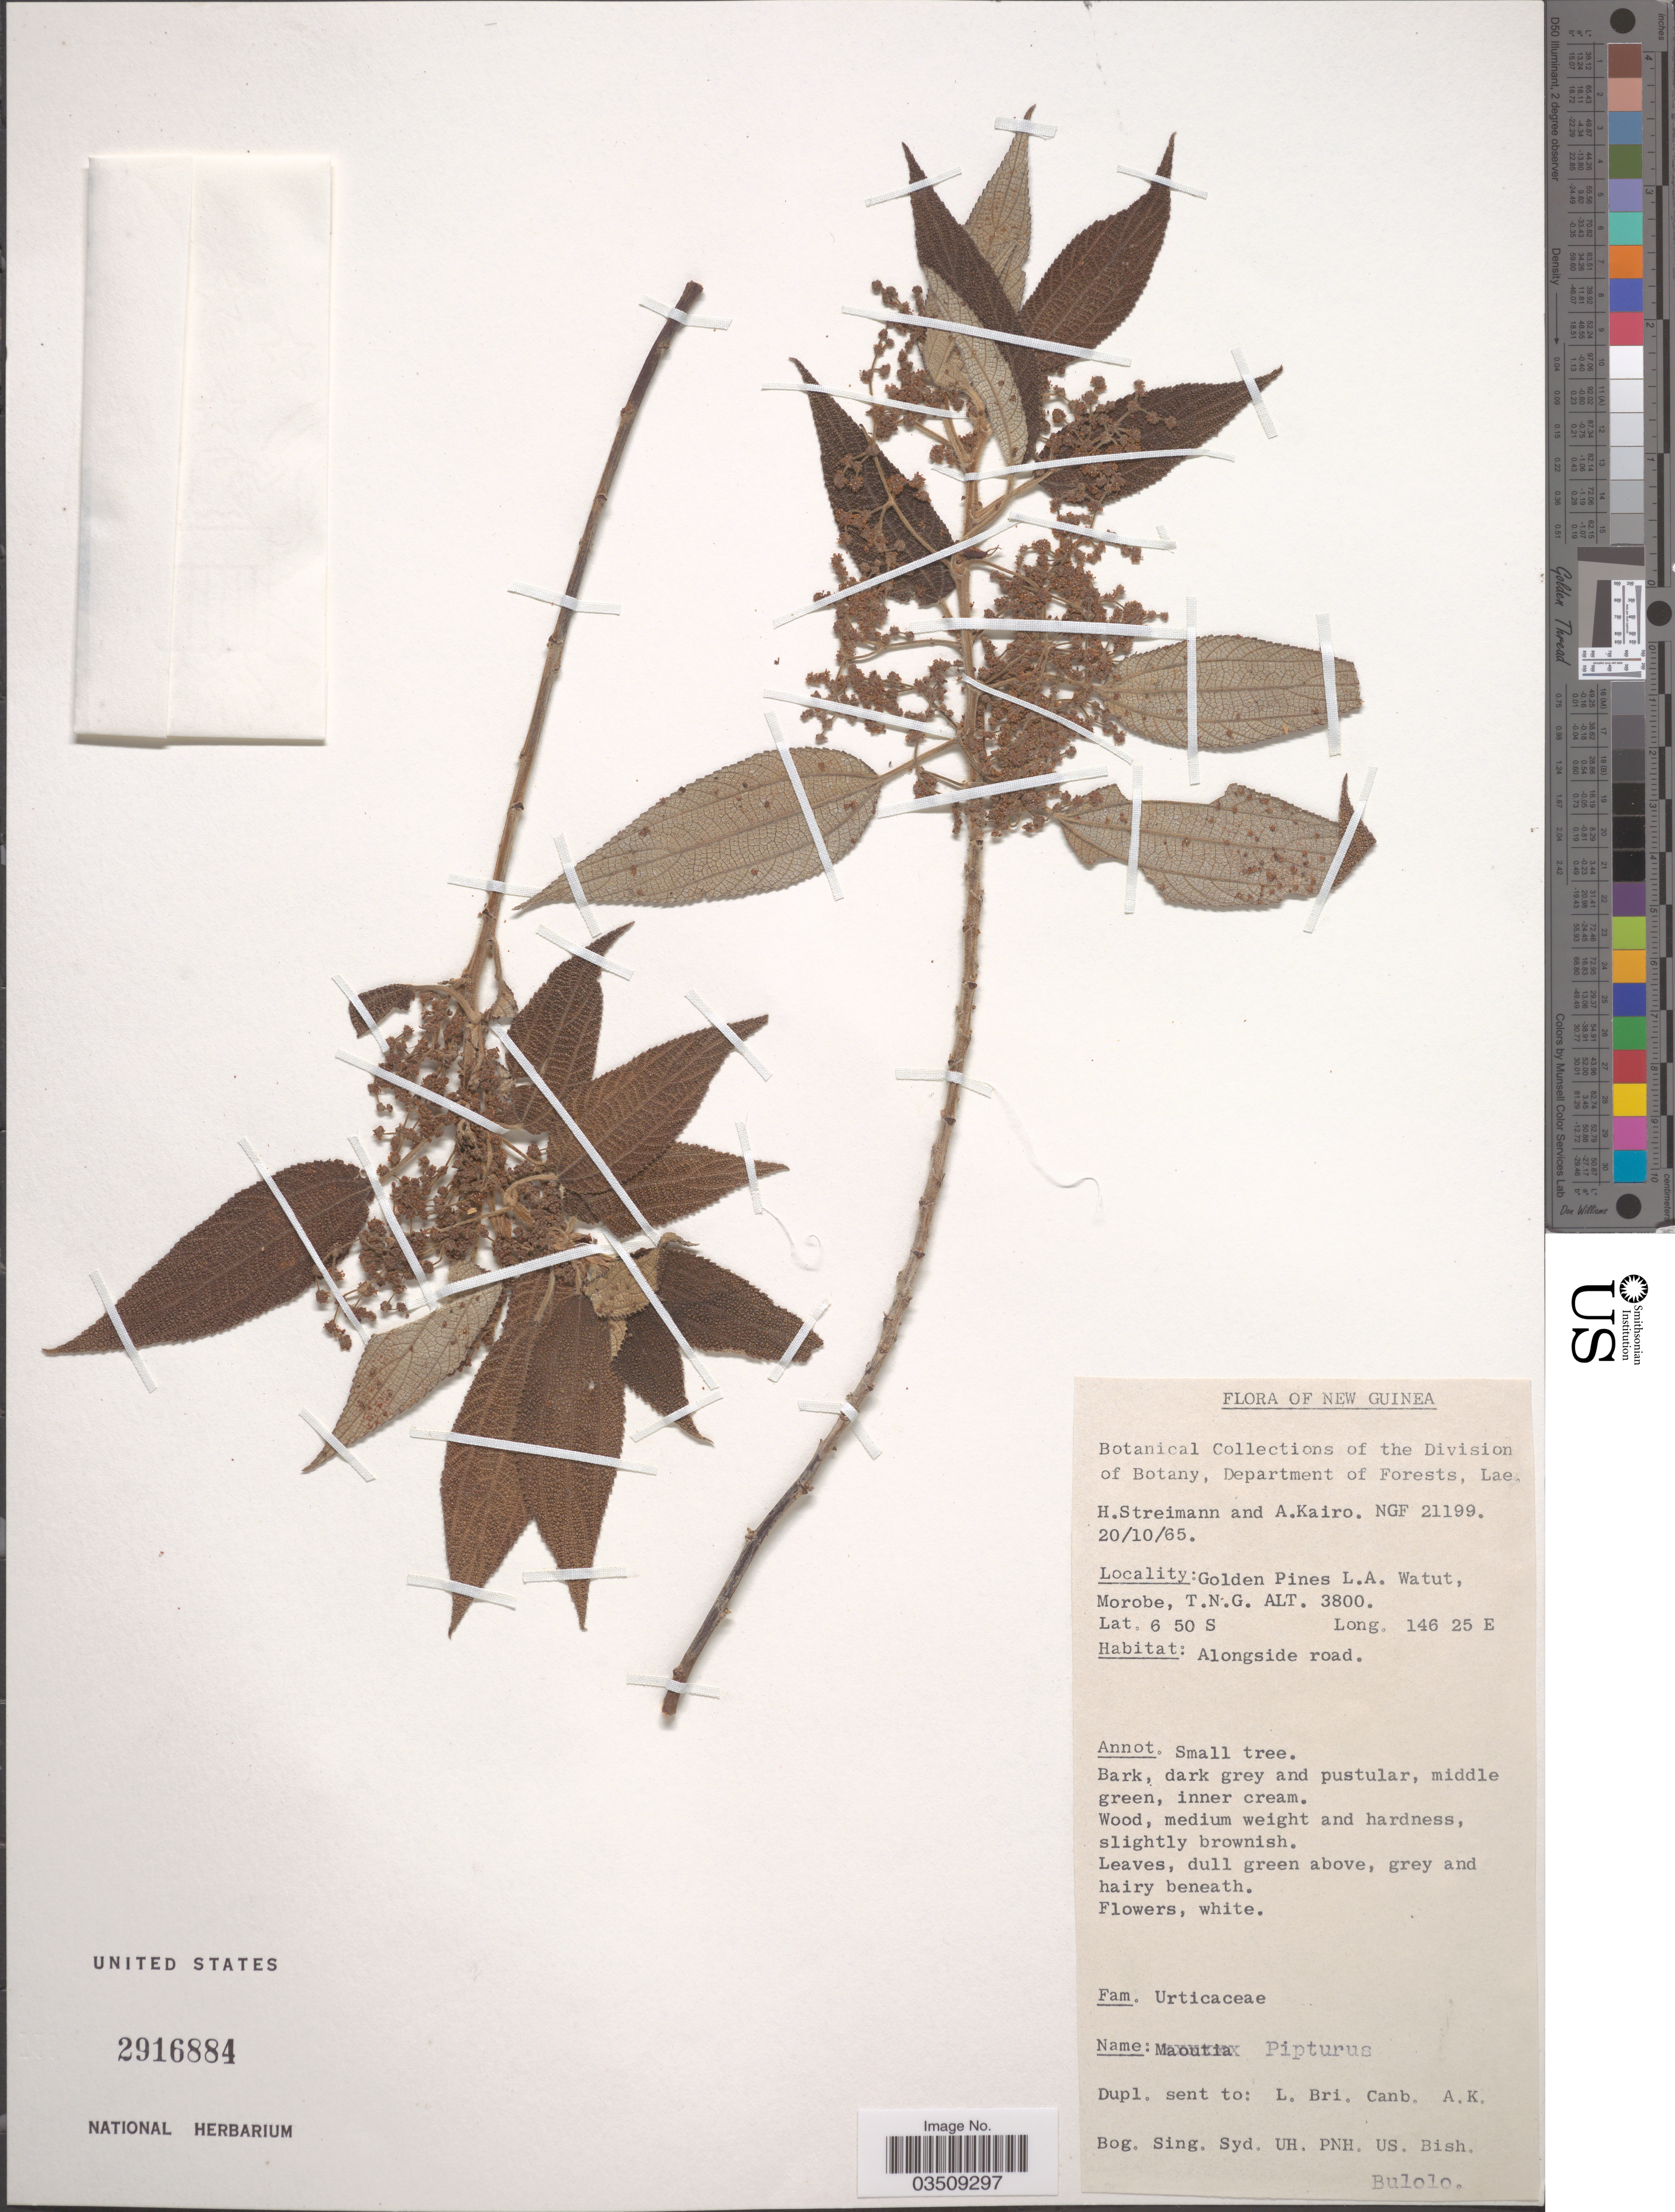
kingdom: Plantae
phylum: Tracheophyta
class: Magnoliopsida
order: Rosales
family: Urticaceae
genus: Pipturus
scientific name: Pipturus sp.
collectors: H. Streimann & A. Kairo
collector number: NGF21199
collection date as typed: Transcribed d/m/y: 20/10/65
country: Papua New Guinea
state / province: Morobe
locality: New Guinea. Golden Pines L.A. Watut, Morobe, T.N.G.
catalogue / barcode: US 2916884